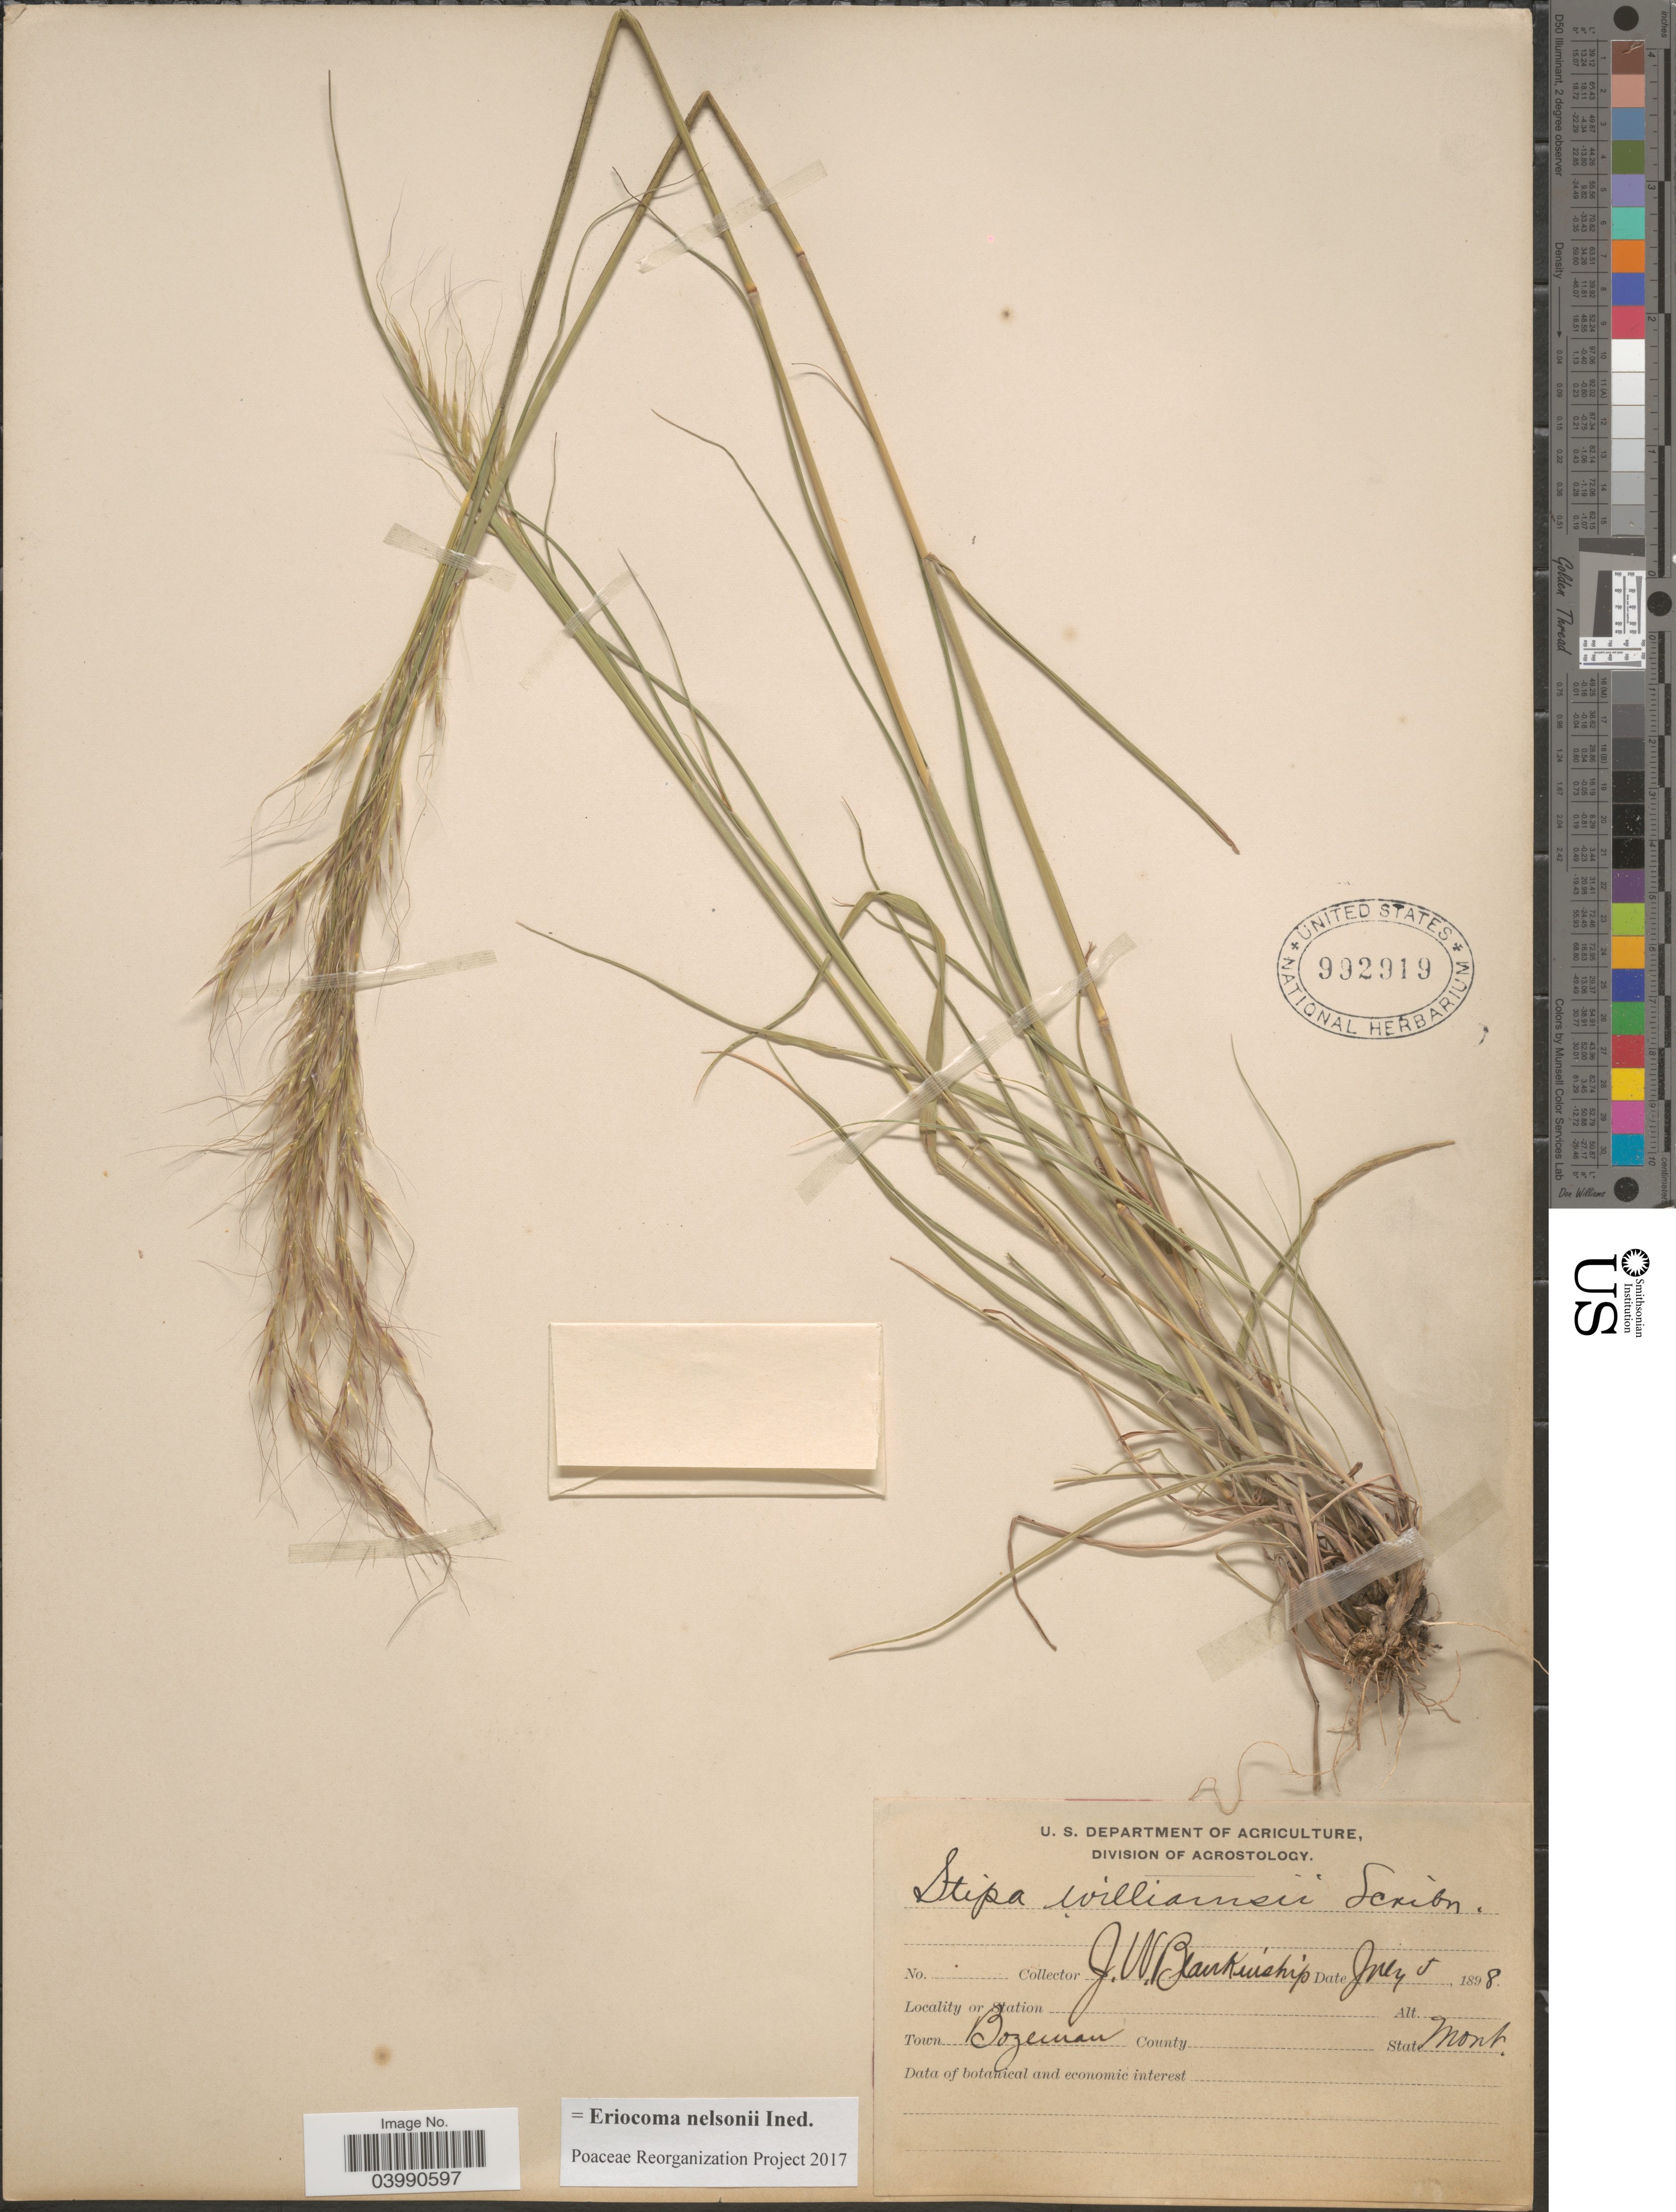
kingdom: Plantae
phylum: Tracheophyta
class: Liliopsida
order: Poales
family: Poaceae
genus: Eriocoma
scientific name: Eriocoma nelsonii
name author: (Scribn.) Romasch.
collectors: J. W. Blankinship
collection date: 1898-07-05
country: United States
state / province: Montana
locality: Bozeman.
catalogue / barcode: US 992919